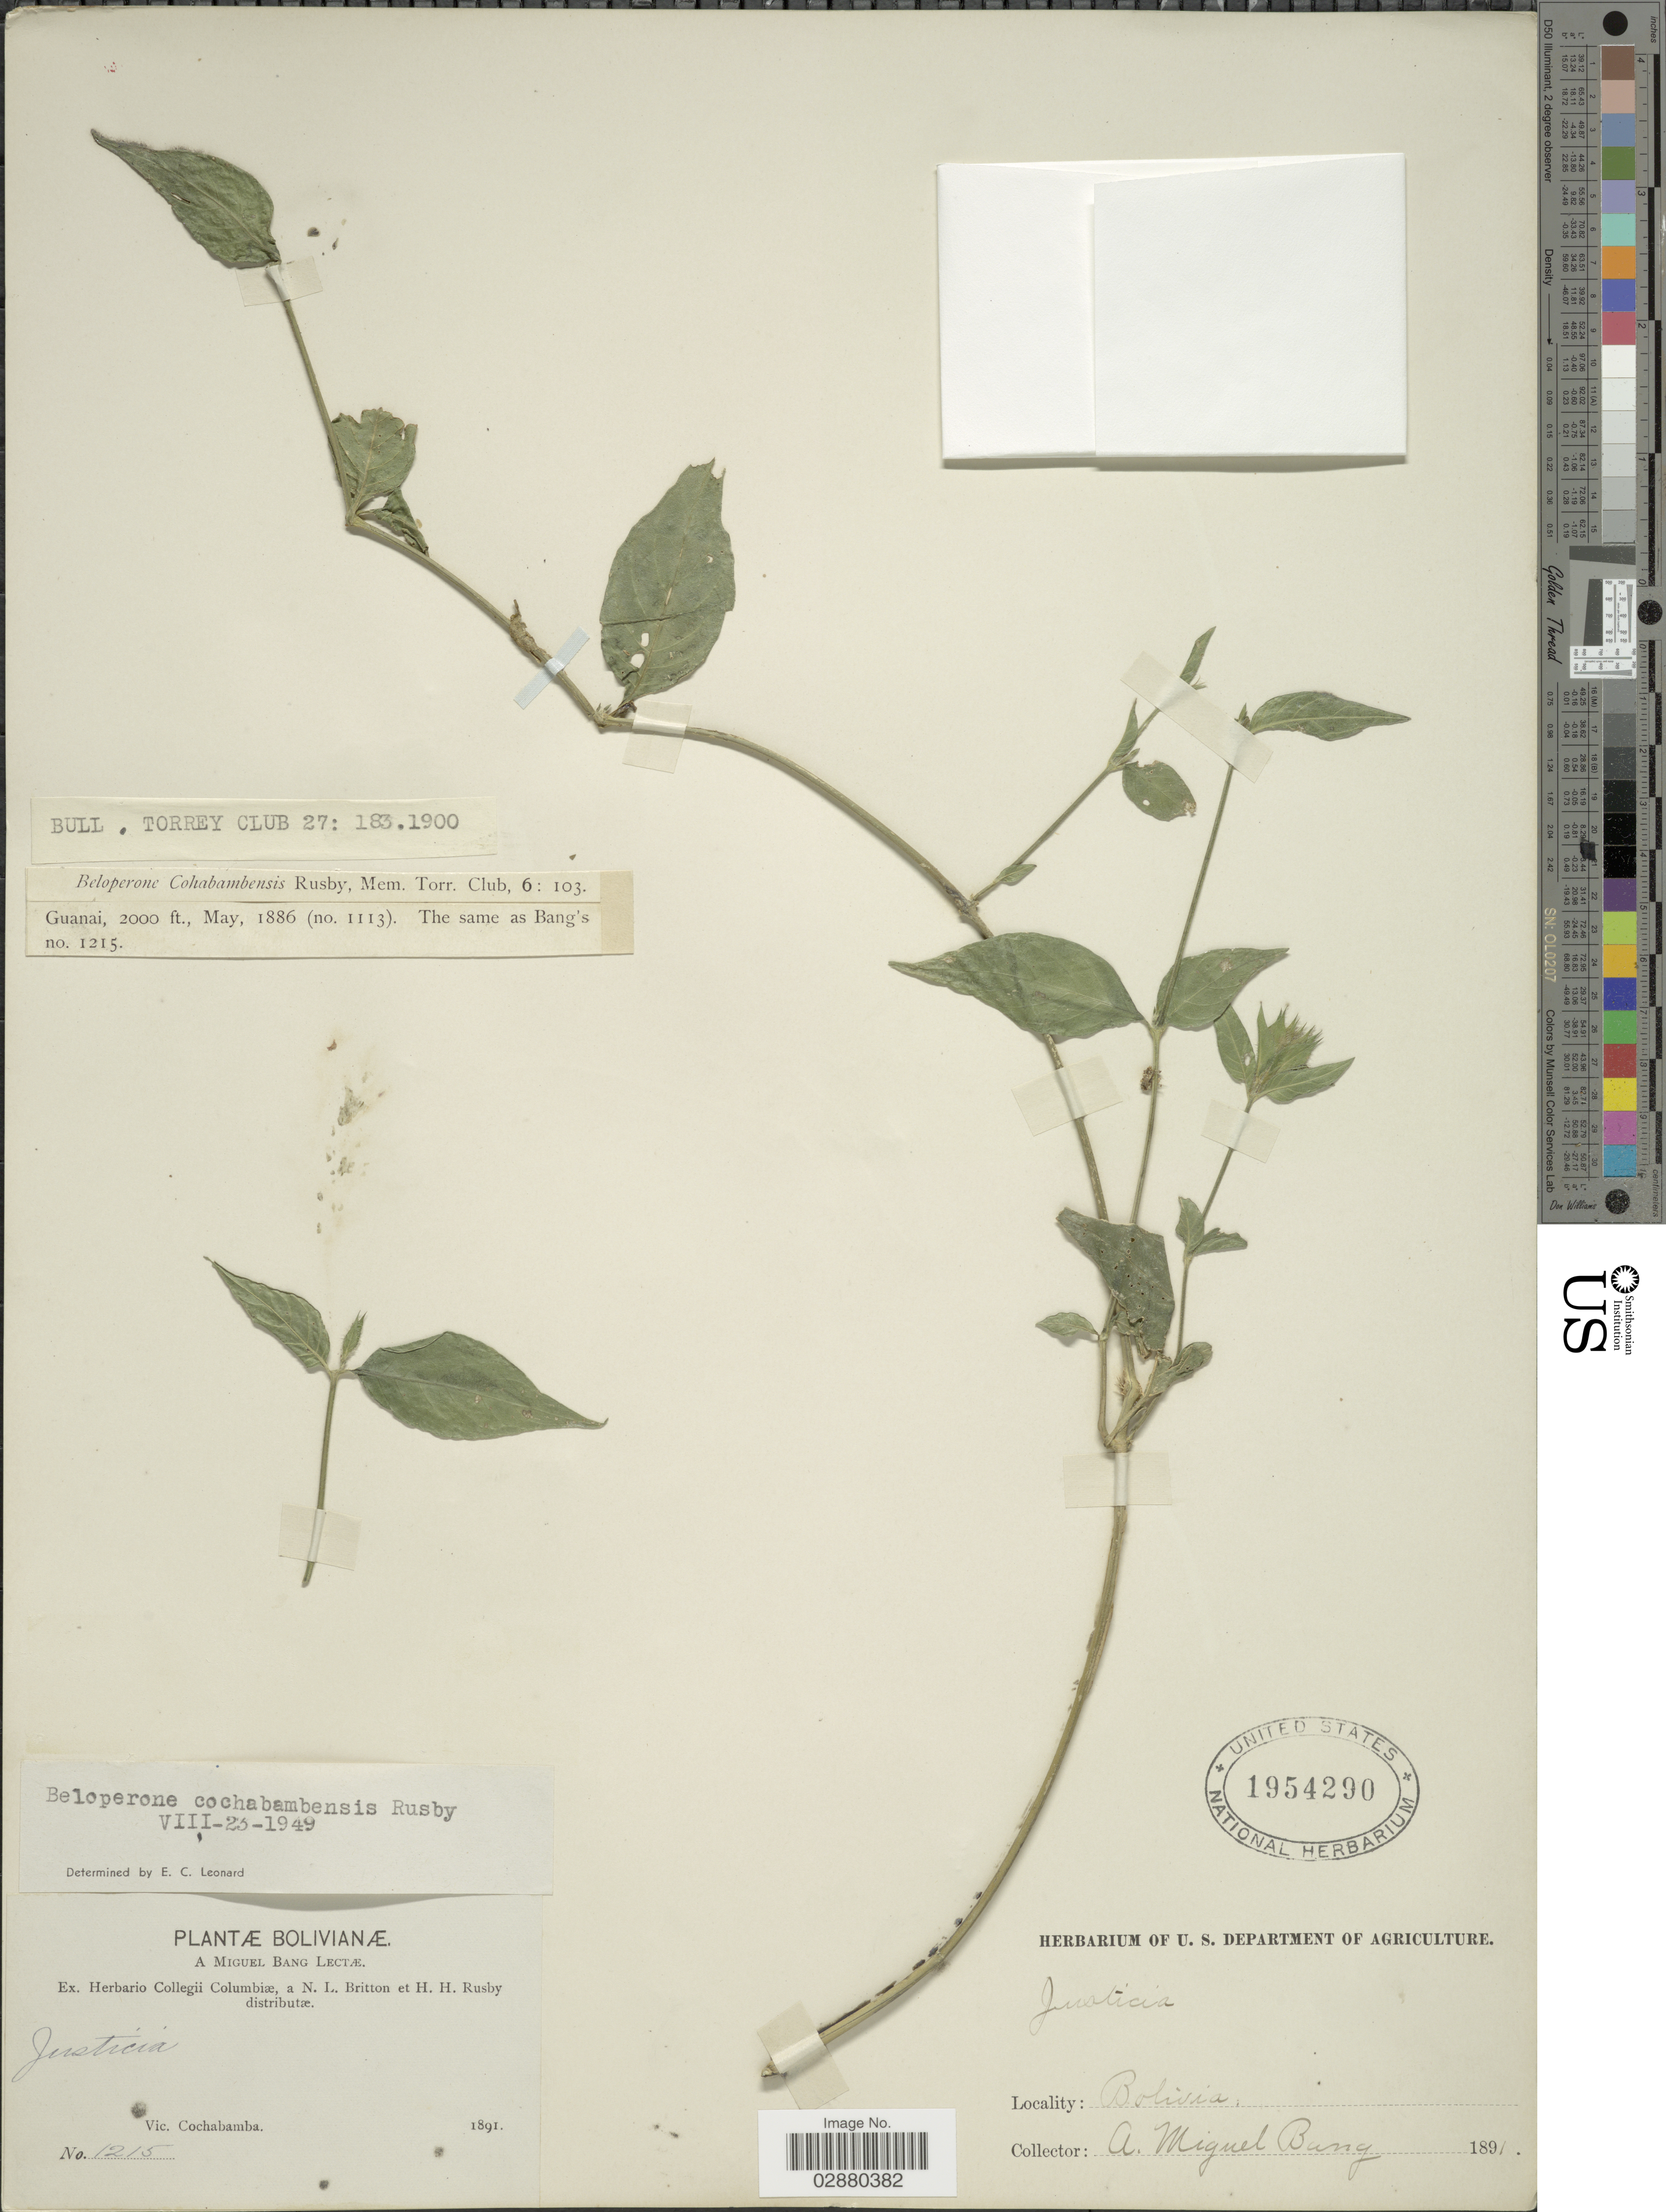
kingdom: Plantae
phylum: Tracheophyta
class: Magnoliopsida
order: Lamiales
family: Acanthaceae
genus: Justicia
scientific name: Justicia ramulosa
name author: (Morong) V.A.W. Graham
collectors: M. Bang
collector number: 1215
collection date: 1891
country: Bolivia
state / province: Cochabamba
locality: Vic. Cochabamba.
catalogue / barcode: US 1954290